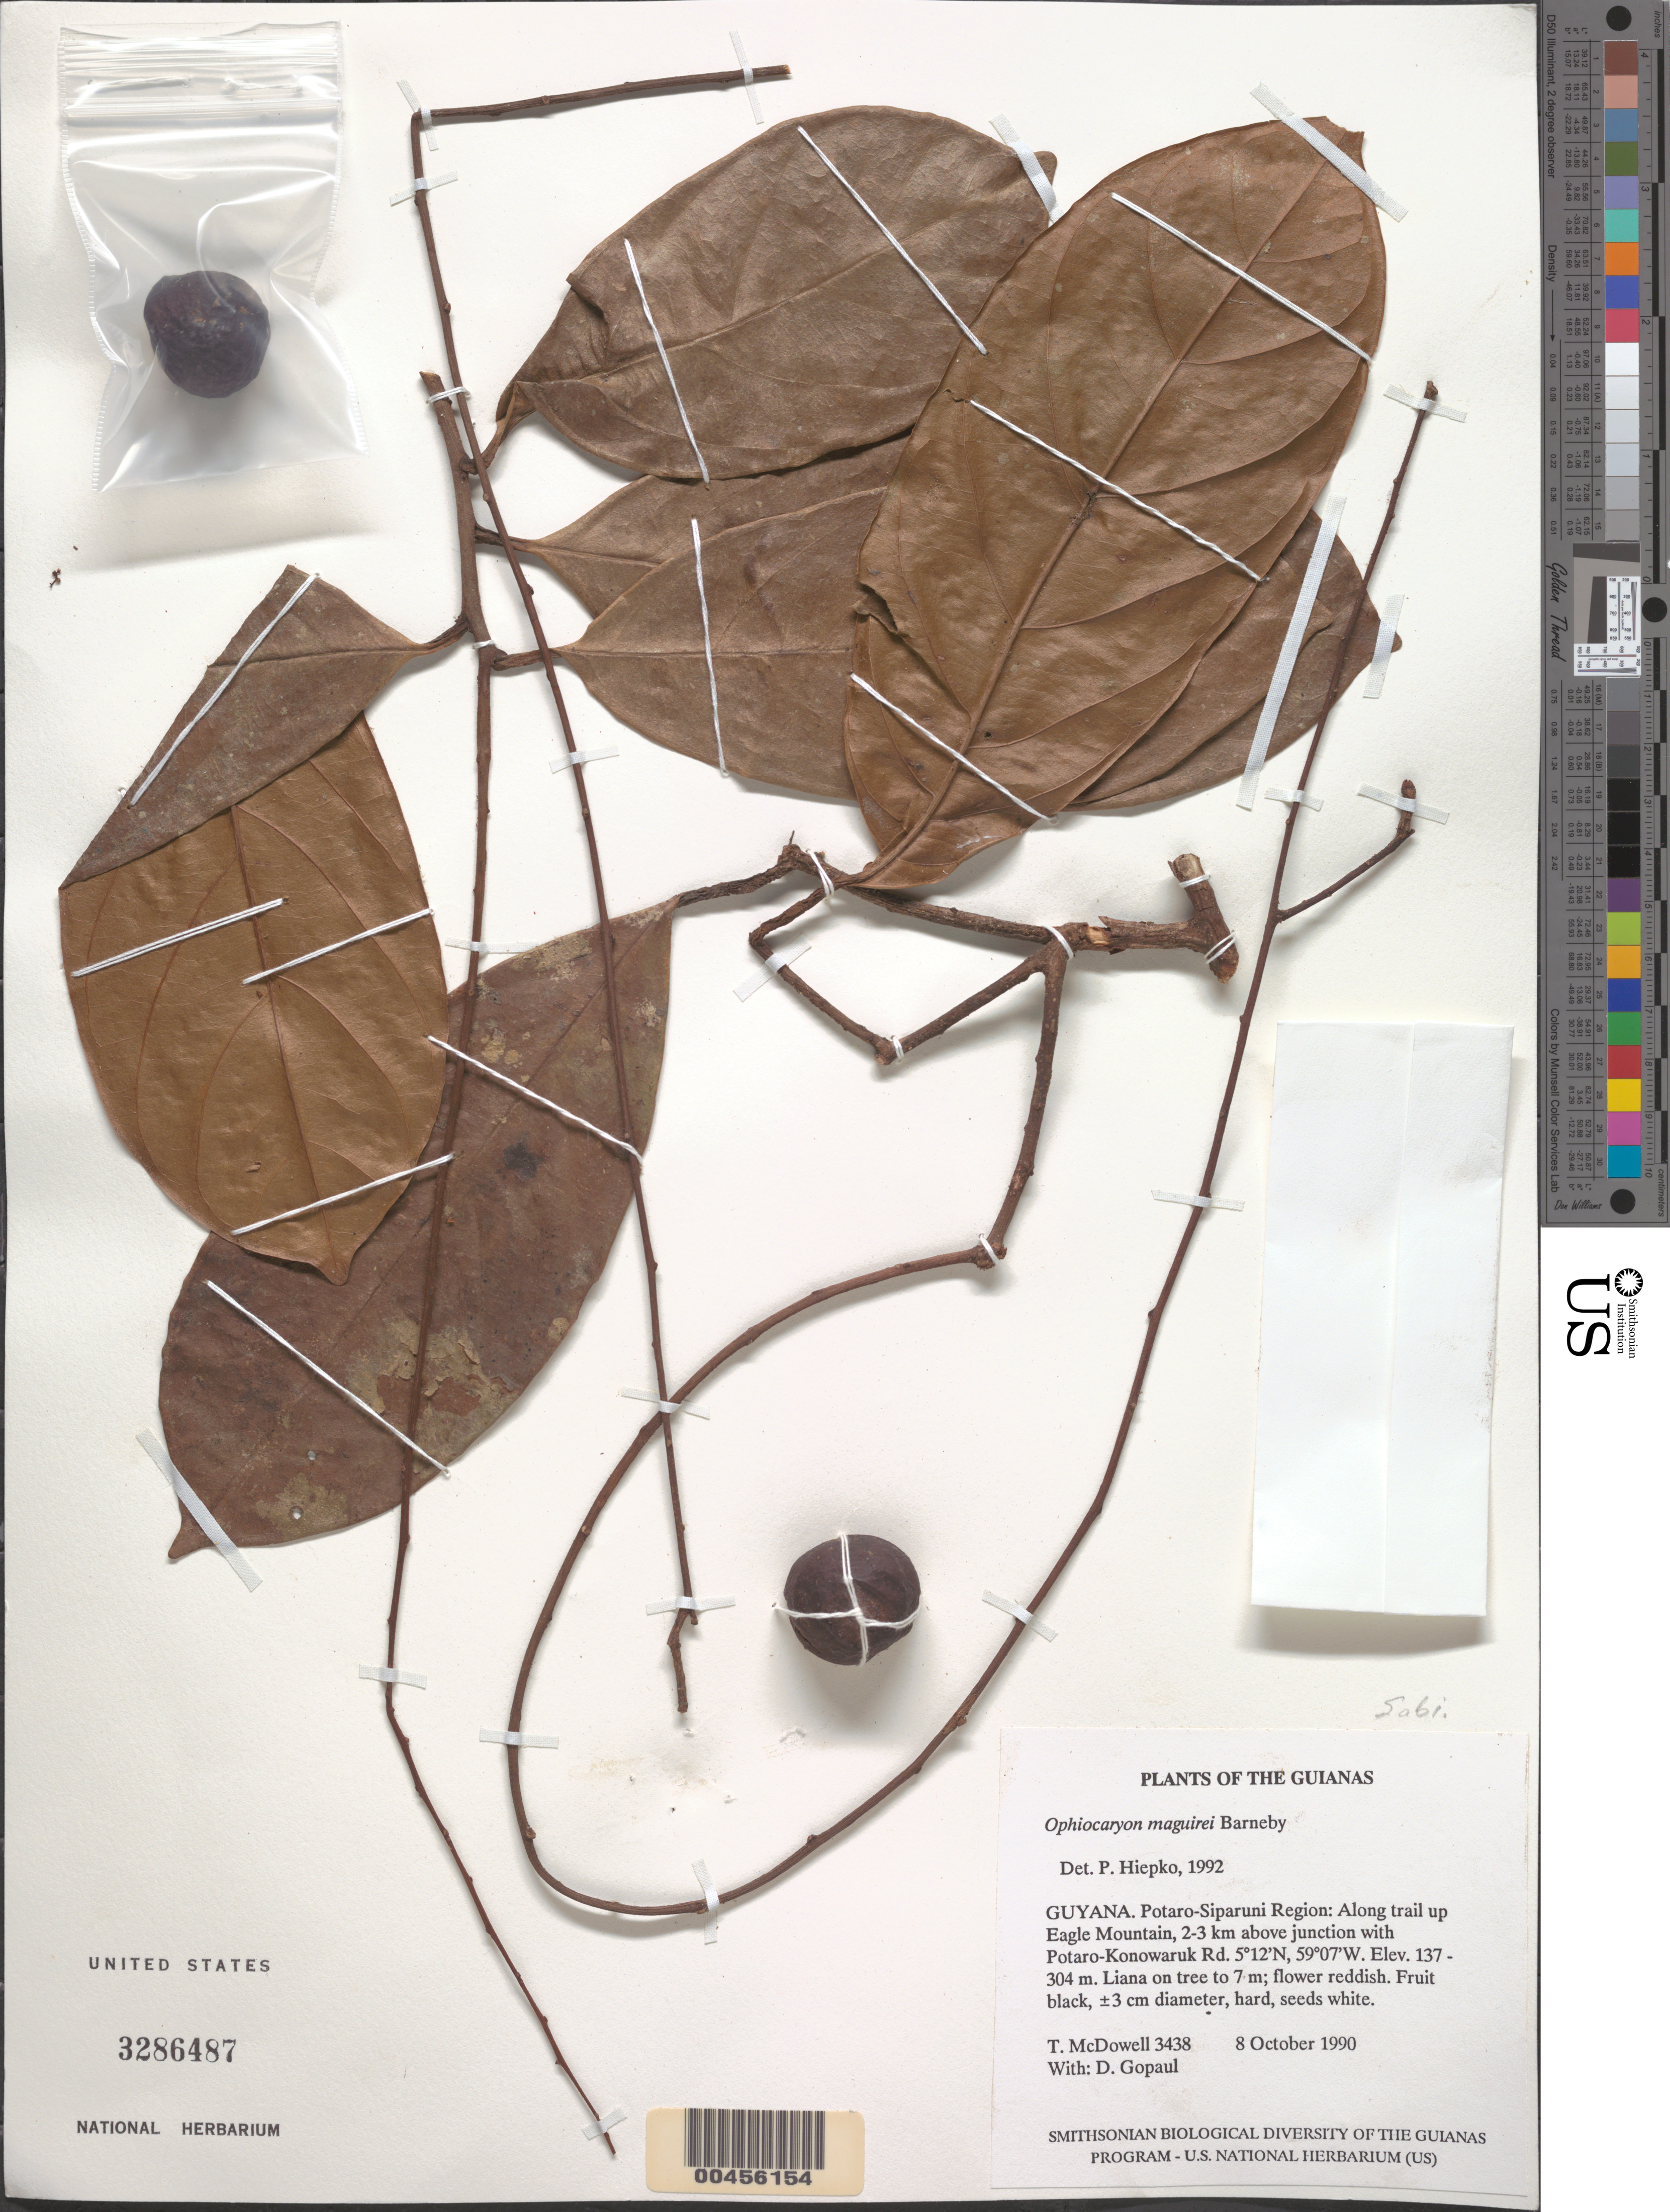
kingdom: Plantae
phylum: Tracheophyta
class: Magnoliopsida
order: Proteales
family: Sabiaceae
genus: Ophiocaryon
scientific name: Ophiocaryon maguirei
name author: Barneby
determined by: Hiepko, P. H.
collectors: T. McDowell & D. Gopaul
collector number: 3438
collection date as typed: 8 October 1990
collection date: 1990-10-08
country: Guyana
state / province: Potaro-Siparuni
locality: Along trail up Eagle Mountain, 2-3 km above junction with Potaro-Konowaruk Rd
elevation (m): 137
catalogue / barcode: US 3286487